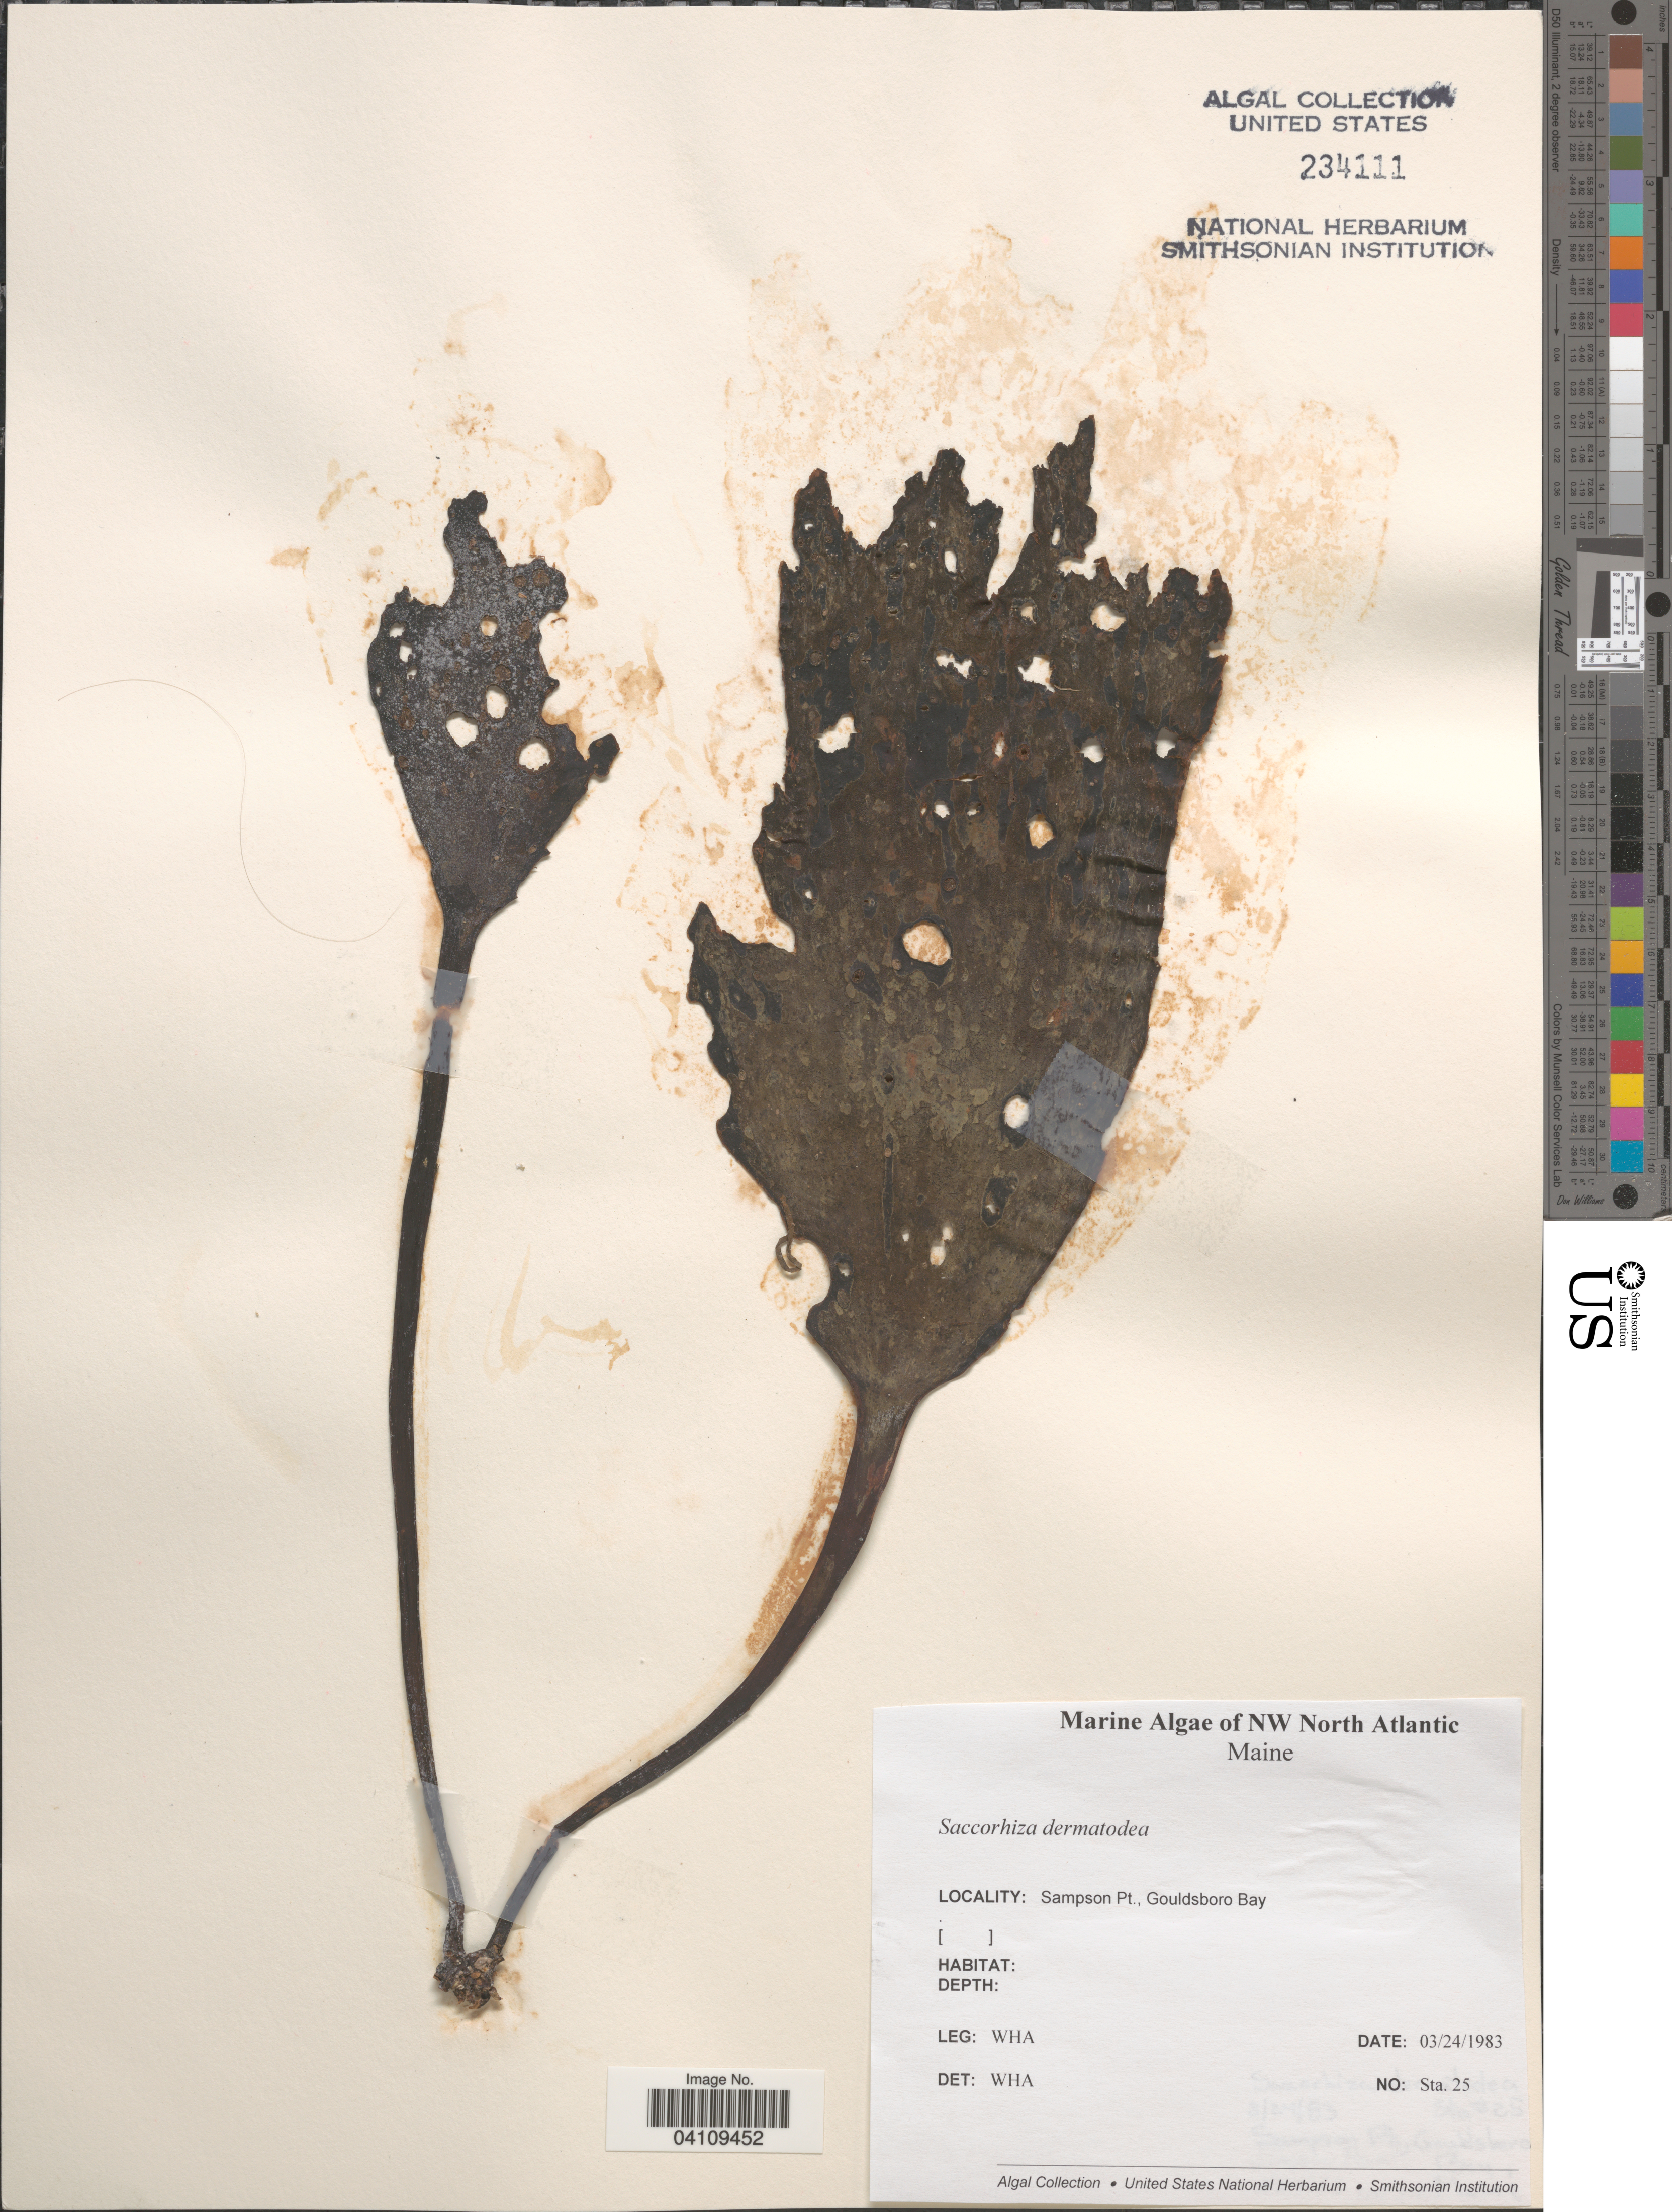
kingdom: Chromista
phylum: Foraminifera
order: Astrorhizida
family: Hyperamminidae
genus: Saccorhiza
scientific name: Saccorhiza dermatodea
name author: (Bach. Pyl.) J. Agardh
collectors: W. H. Adey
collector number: Sta. 25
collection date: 1983-03-24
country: United States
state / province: Maine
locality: NW North Atlantic. Sampson Pt., Gouldsboro Bay.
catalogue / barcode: US 234111